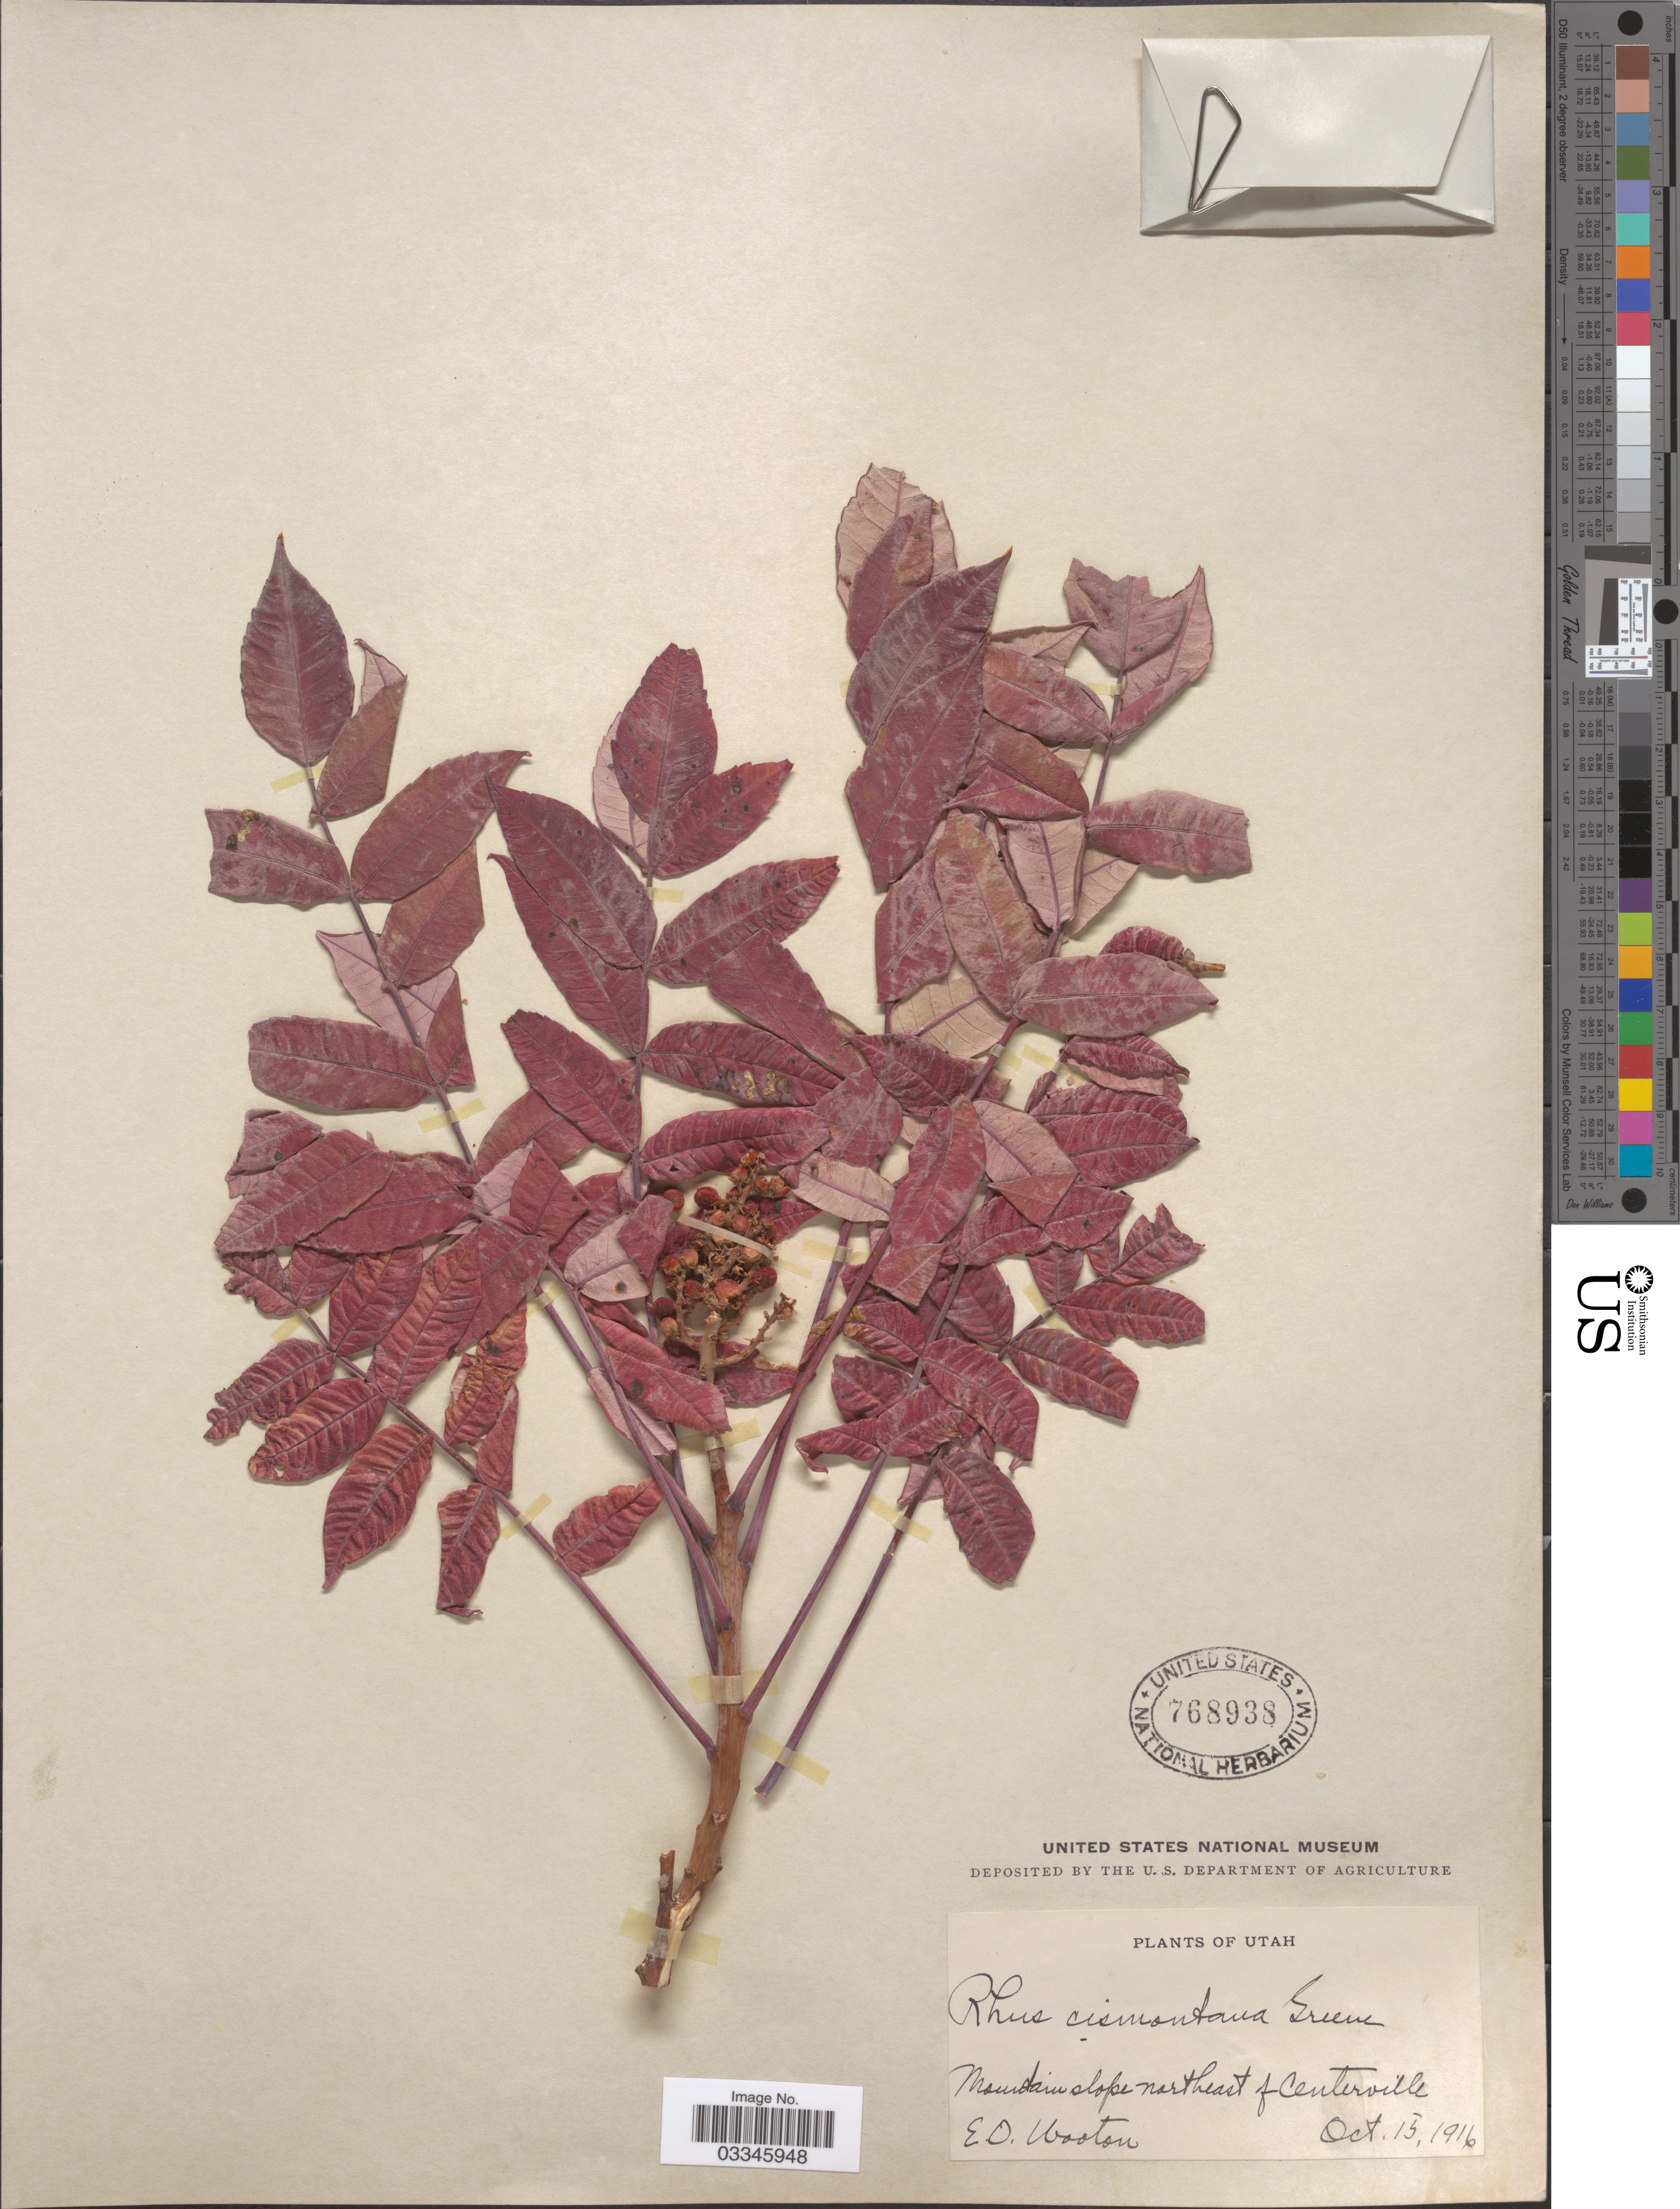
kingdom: Plantae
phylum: Tracheophyta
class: Magnoliopsida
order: Sapindales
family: Anacardiaceae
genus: Rhus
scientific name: Rhus glabra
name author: L.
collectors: E. O. Wooton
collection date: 1916-10-15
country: United States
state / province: Utah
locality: Mountain slope of northeast of Centerville.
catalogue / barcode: US 768938